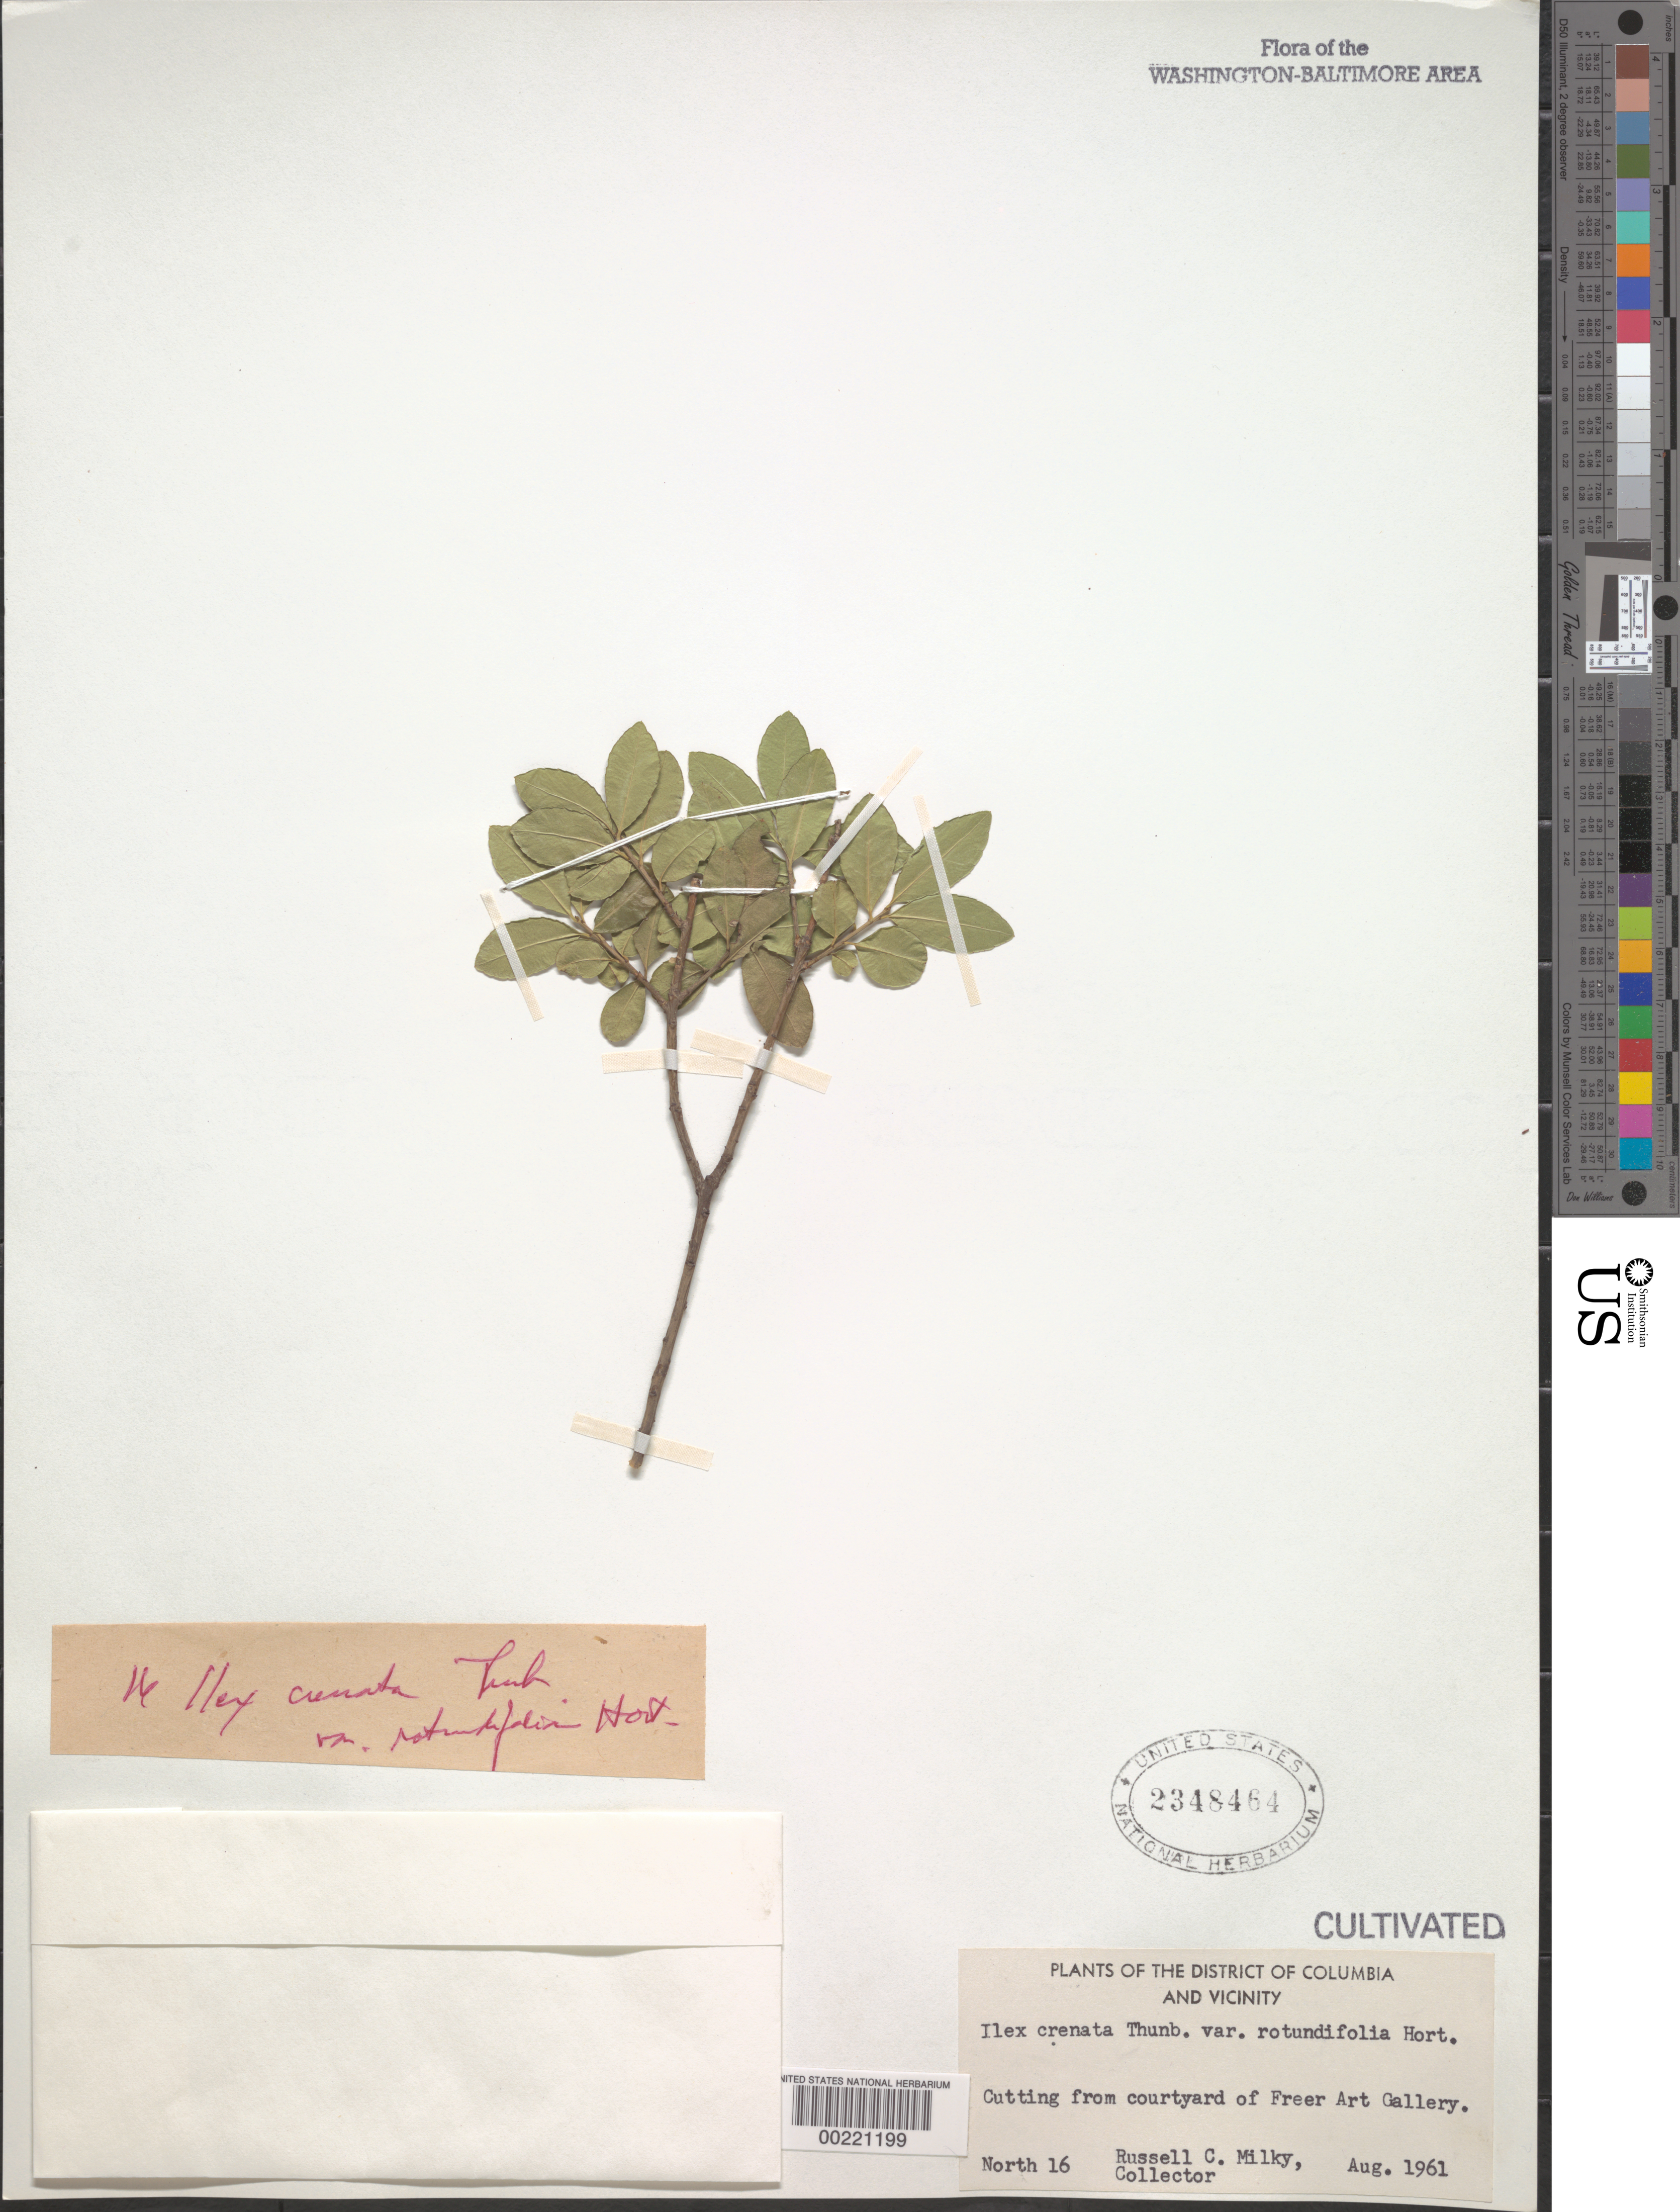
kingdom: Plantae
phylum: Tracheophyta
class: Magnoliopsida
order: Aquifoliales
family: Aquifoliaceae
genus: Ilex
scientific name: Ilex crenata var. microphylla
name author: (Rehder) Maxim. ex Rehder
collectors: R. Milky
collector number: North 16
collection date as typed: Aug 1961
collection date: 1961-08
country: United States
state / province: District of Columbia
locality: Courtyard of Freer Gallery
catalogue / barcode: US 2348464